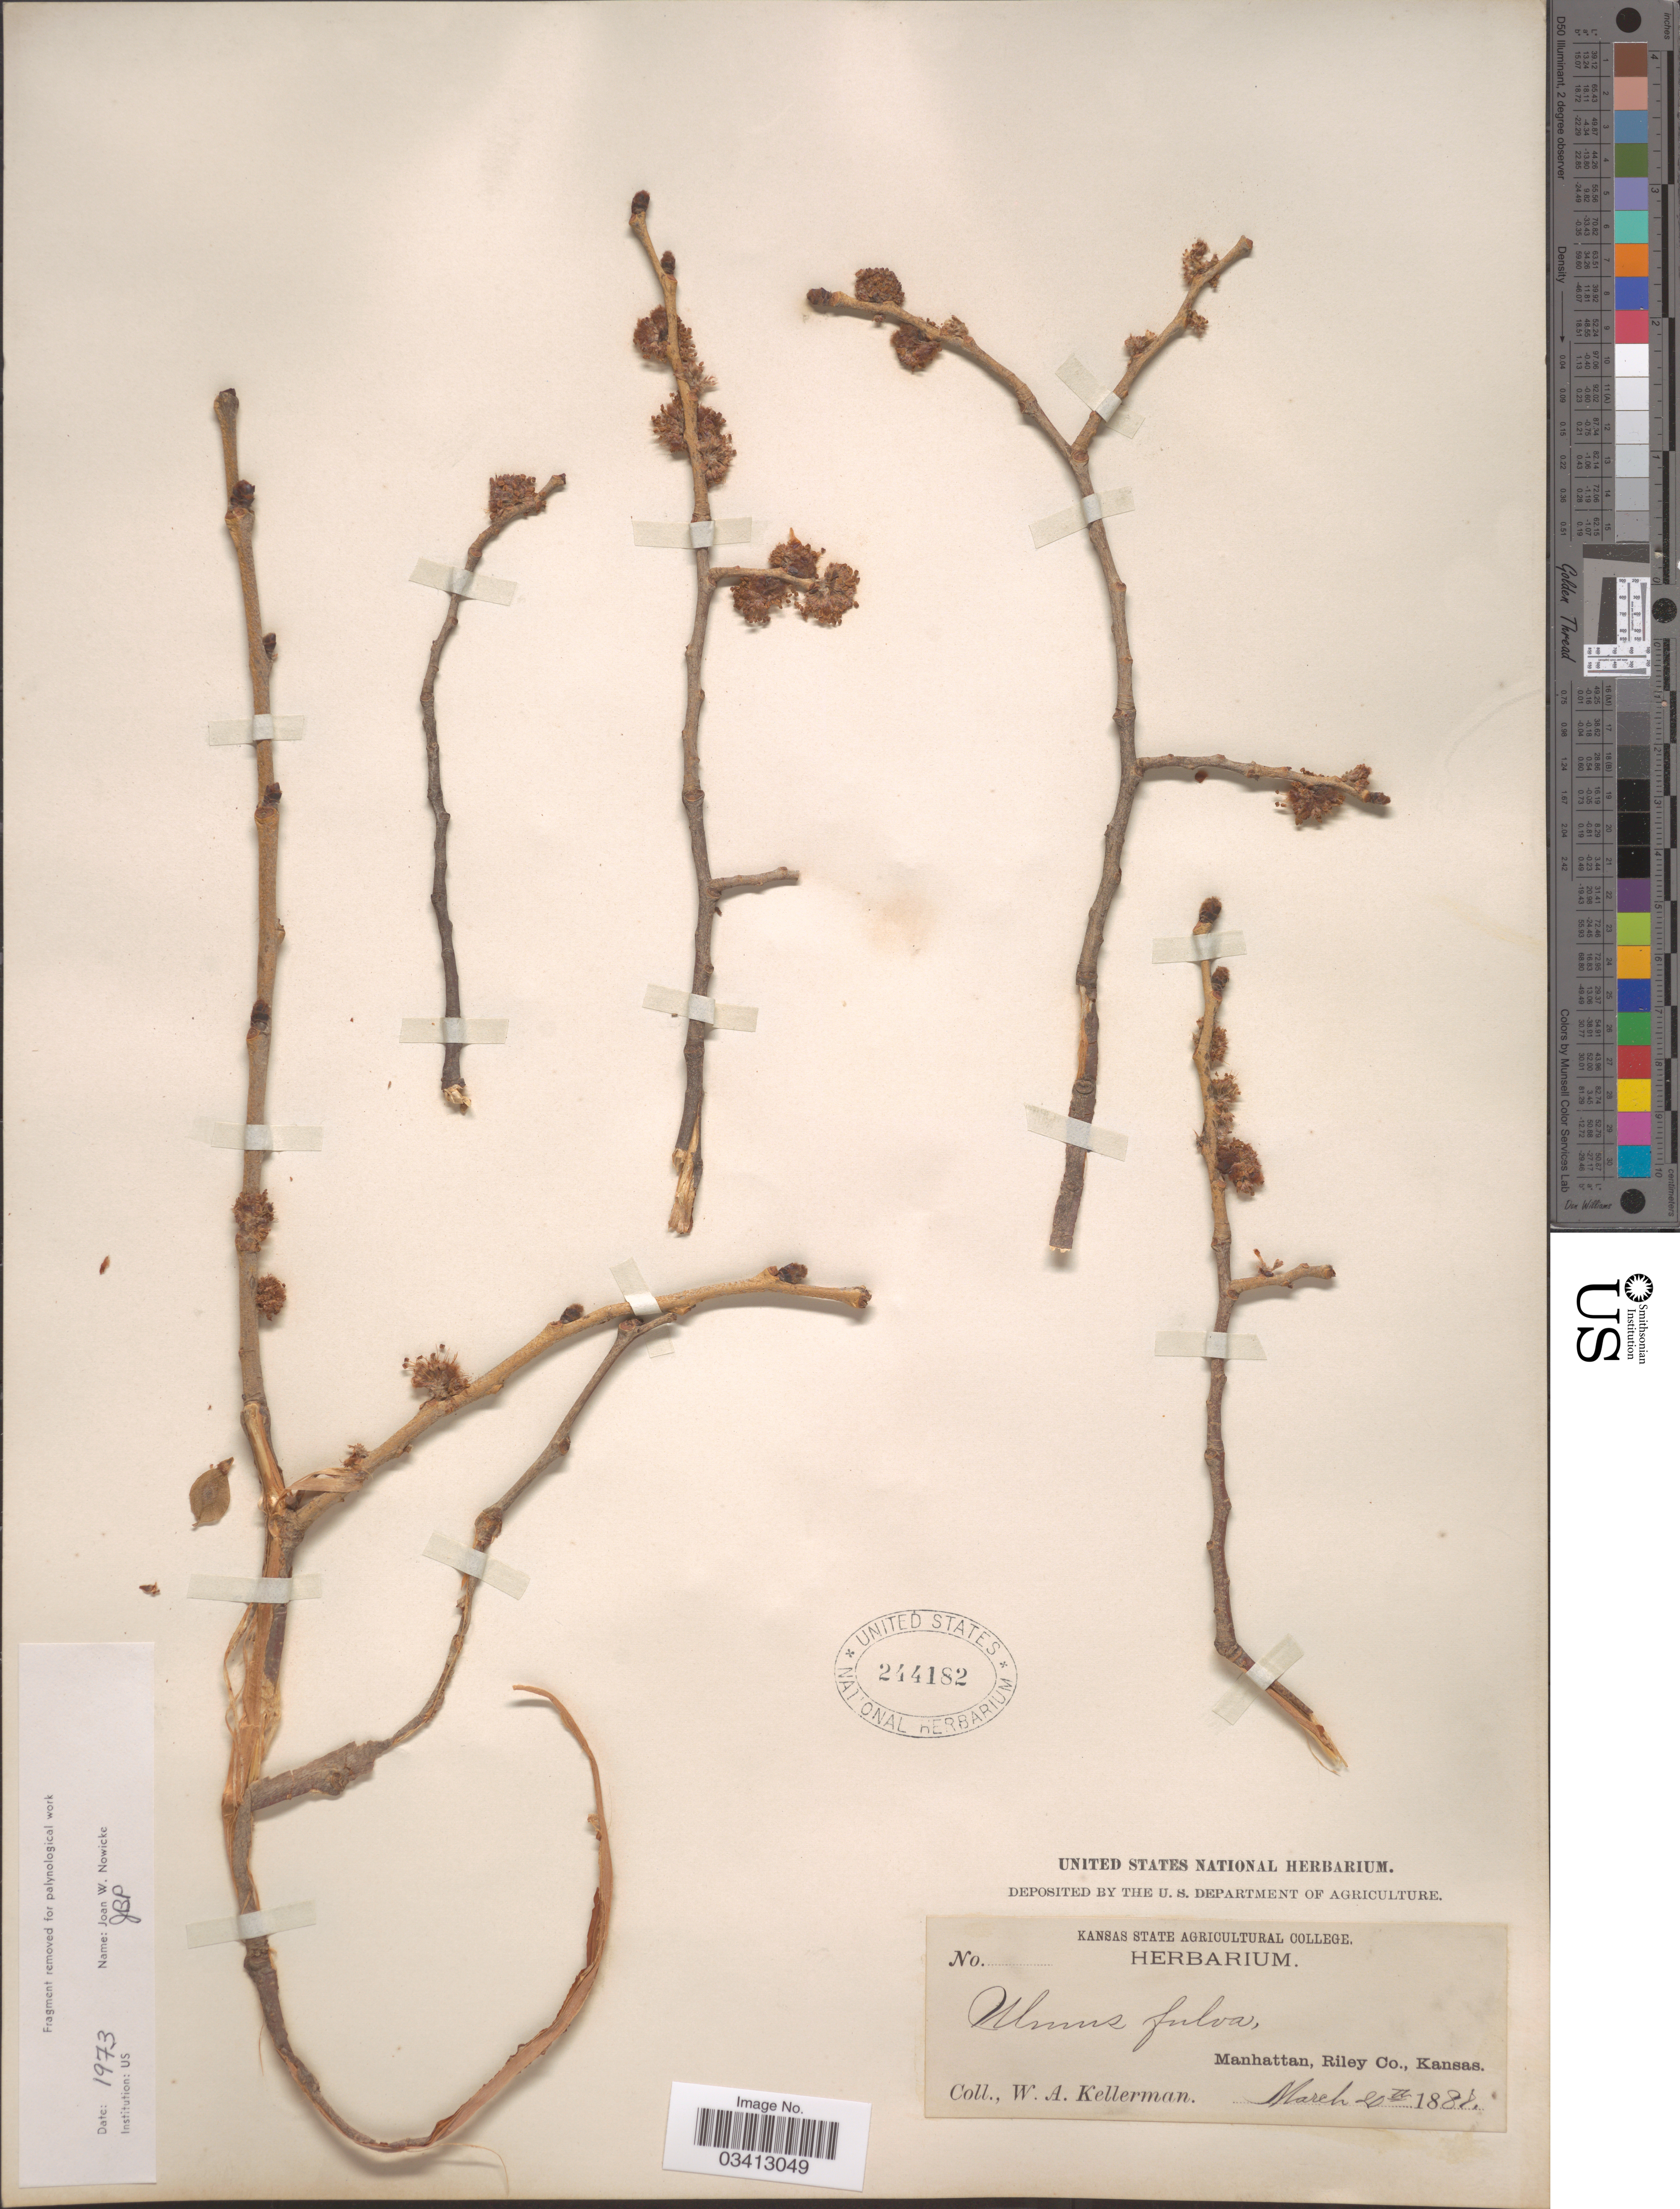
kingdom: Plantae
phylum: Tracheophyta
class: Magnoliopsida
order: Rosales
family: Ulmaceae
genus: Ulmus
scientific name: Ulmus rubra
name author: Muhl.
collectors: W. Kellerman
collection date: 1888-03-20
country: United States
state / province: Kansas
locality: Manhattan, Riley Co.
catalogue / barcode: US 244182